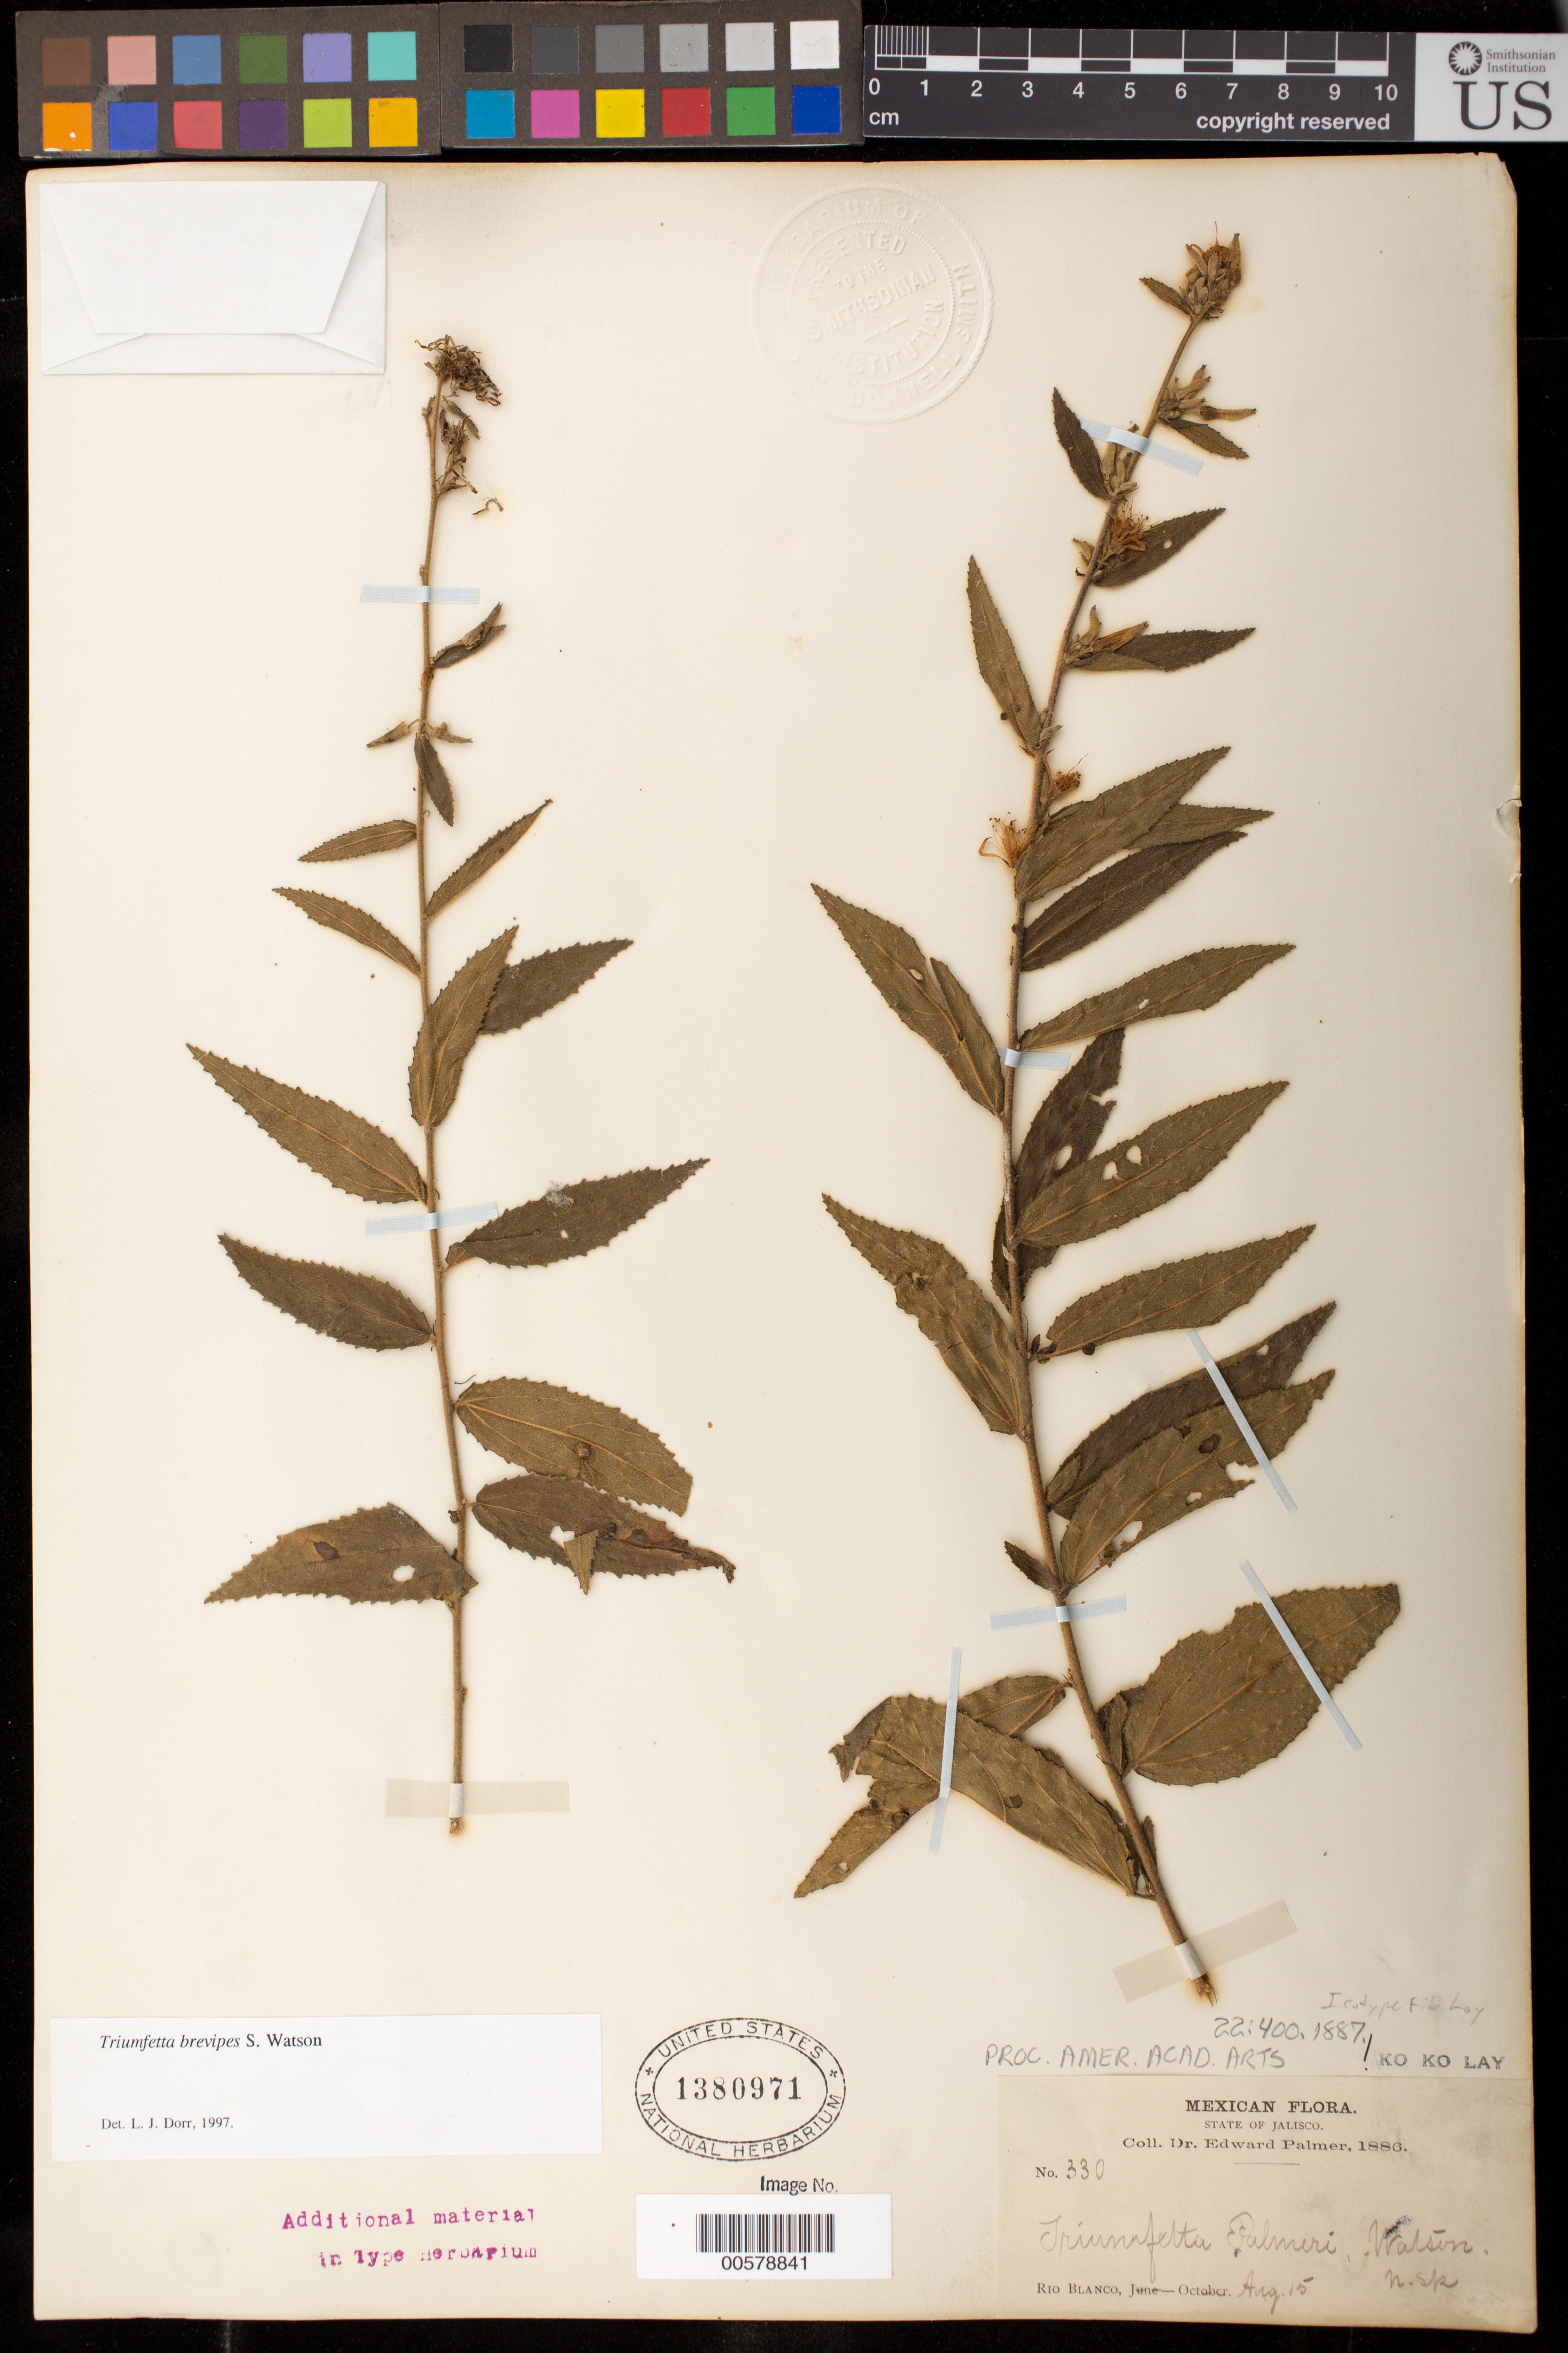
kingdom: Plantae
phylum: Tracheophyta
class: Magnoliopsida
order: Malvales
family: Malvaceae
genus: Triumfetta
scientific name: Triumfetta palmeri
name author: S. Watson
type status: Type Collection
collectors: E. Palmer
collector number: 330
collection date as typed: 15 Aug 1886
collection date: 1886-08-15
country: Mexico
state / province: Jalisco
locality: Río Blanco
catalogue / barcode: US 1380971